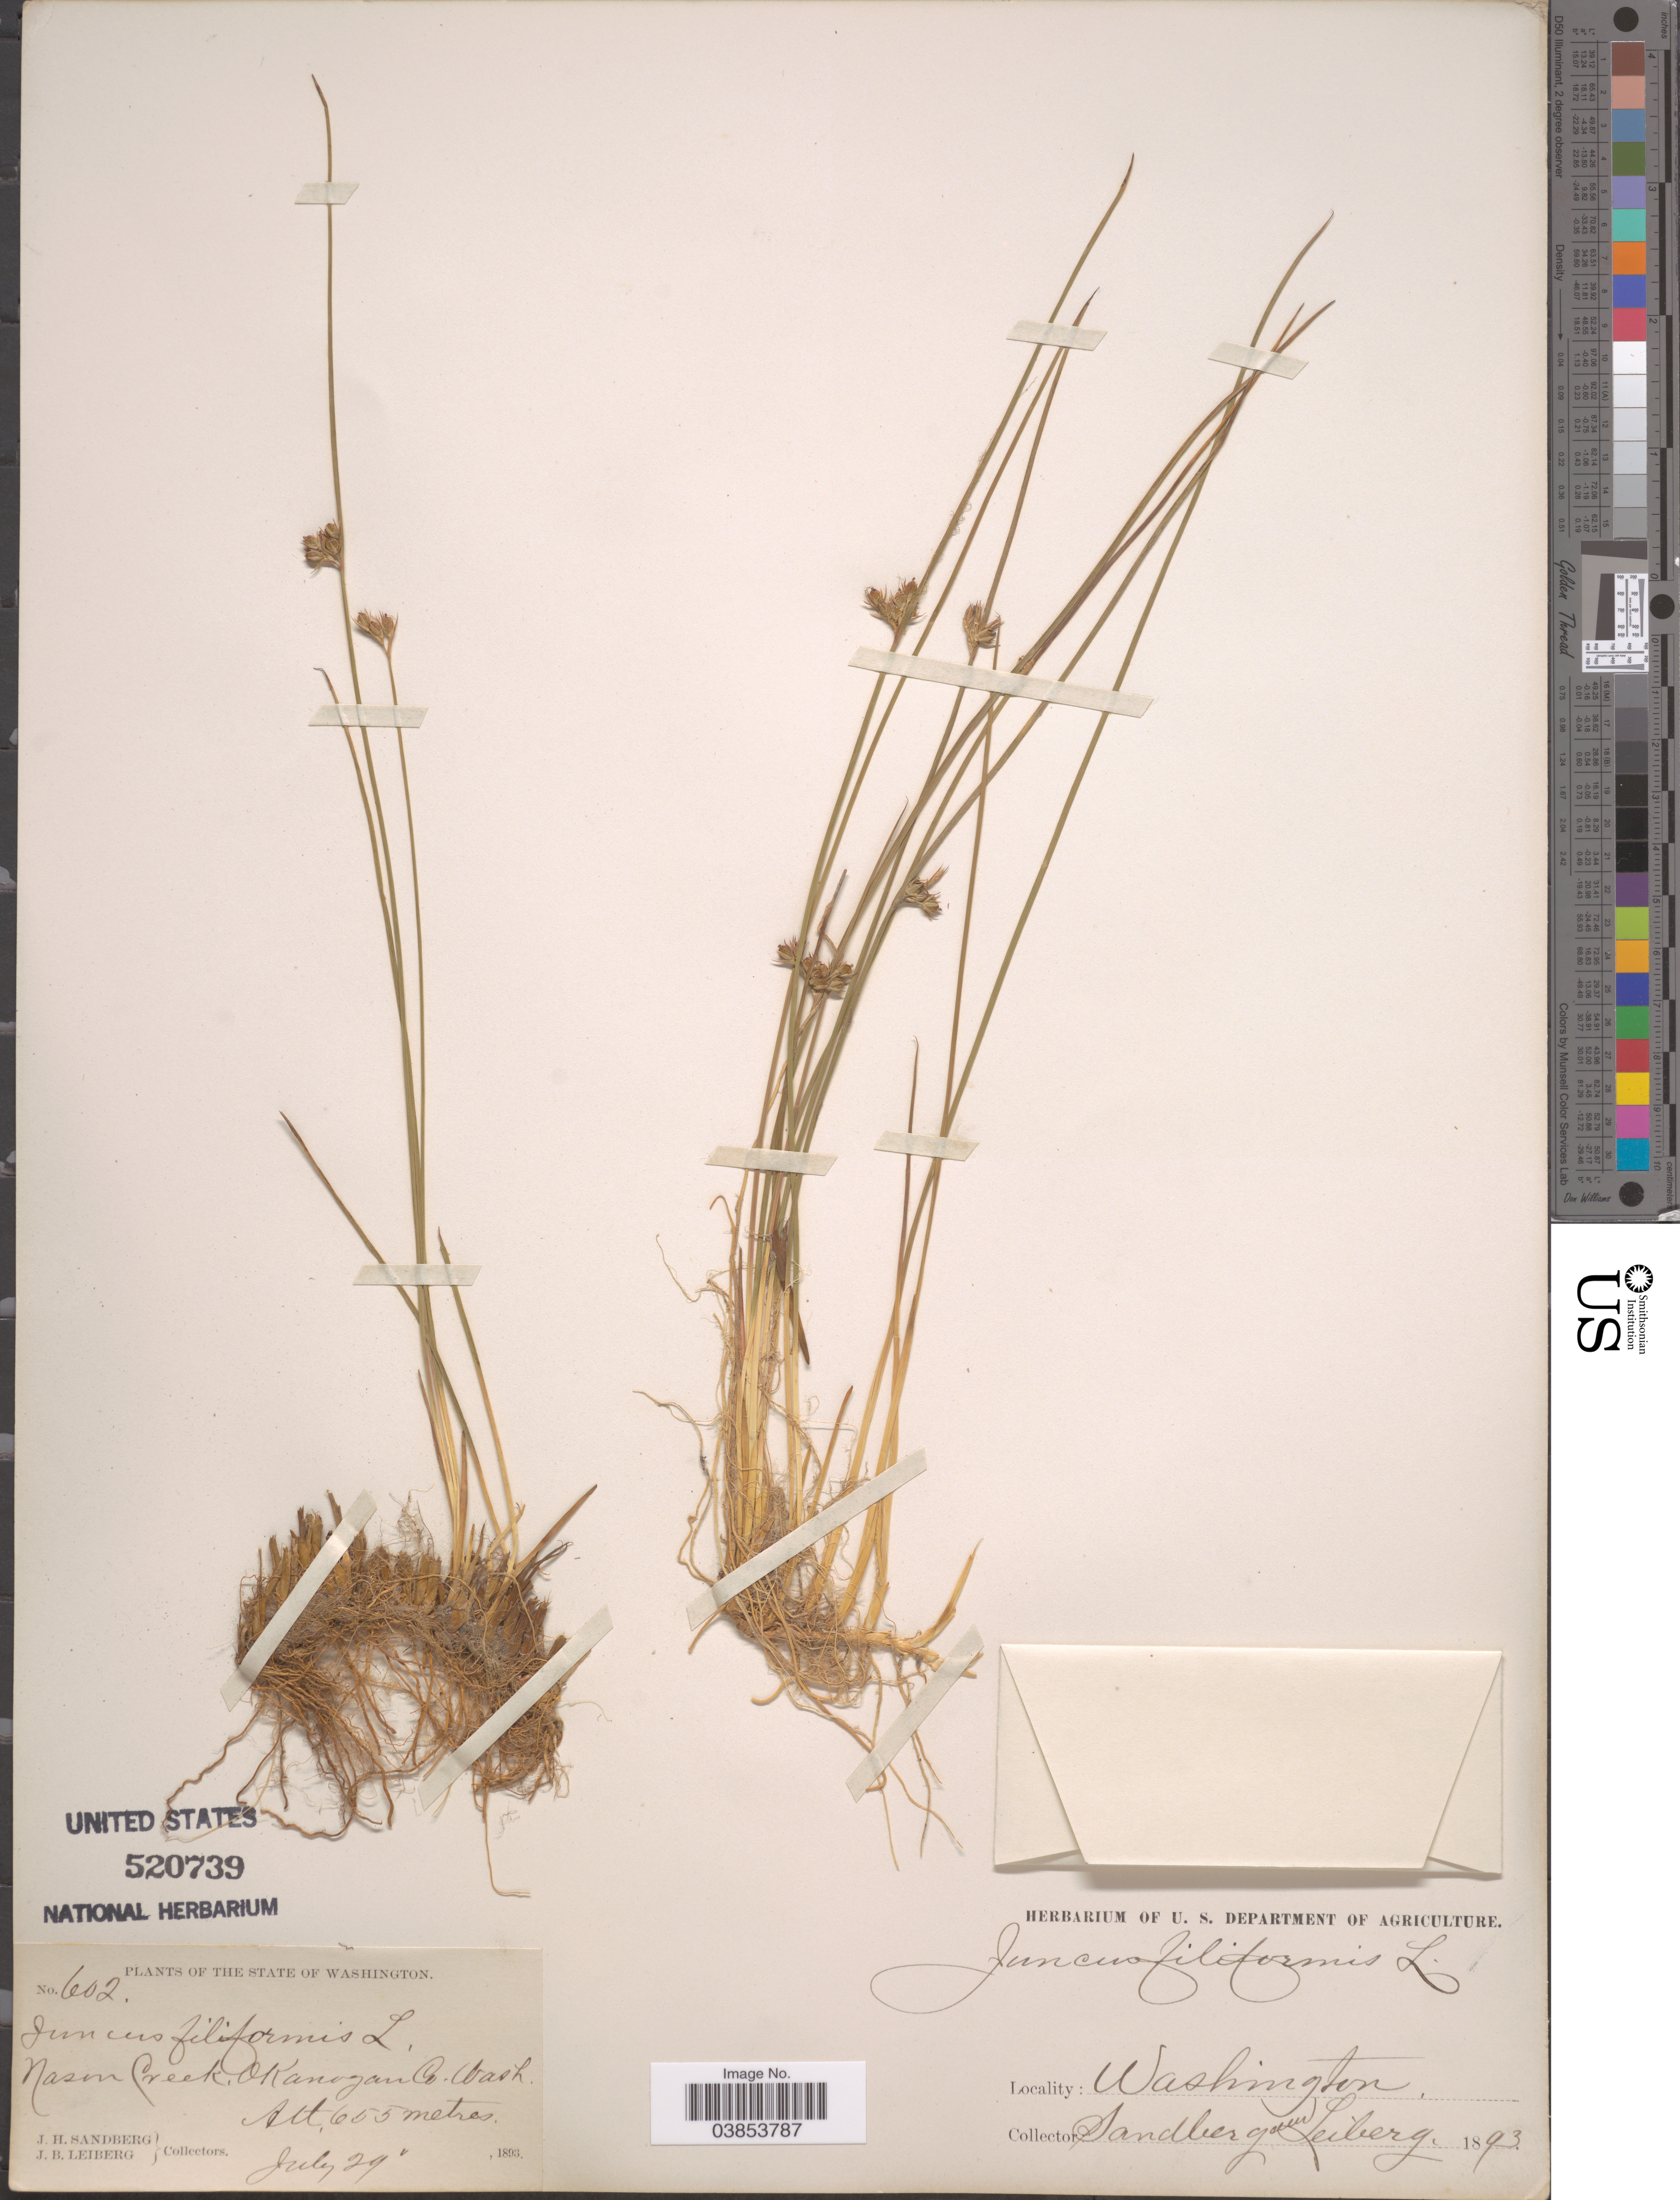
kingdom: Plantae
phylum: Tracheophyta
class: Liliopsida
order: Poales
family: Juncaceae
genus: Juncus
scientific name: Juncus filiformis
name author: L.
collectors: J. H. Sandberg & J. B. Leiberg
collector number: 602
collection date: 1893-07-29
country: United States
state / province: Washington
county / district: Okanogan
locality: Nason Creek, Okanogan Co.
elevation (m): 655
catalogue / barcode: US 520739